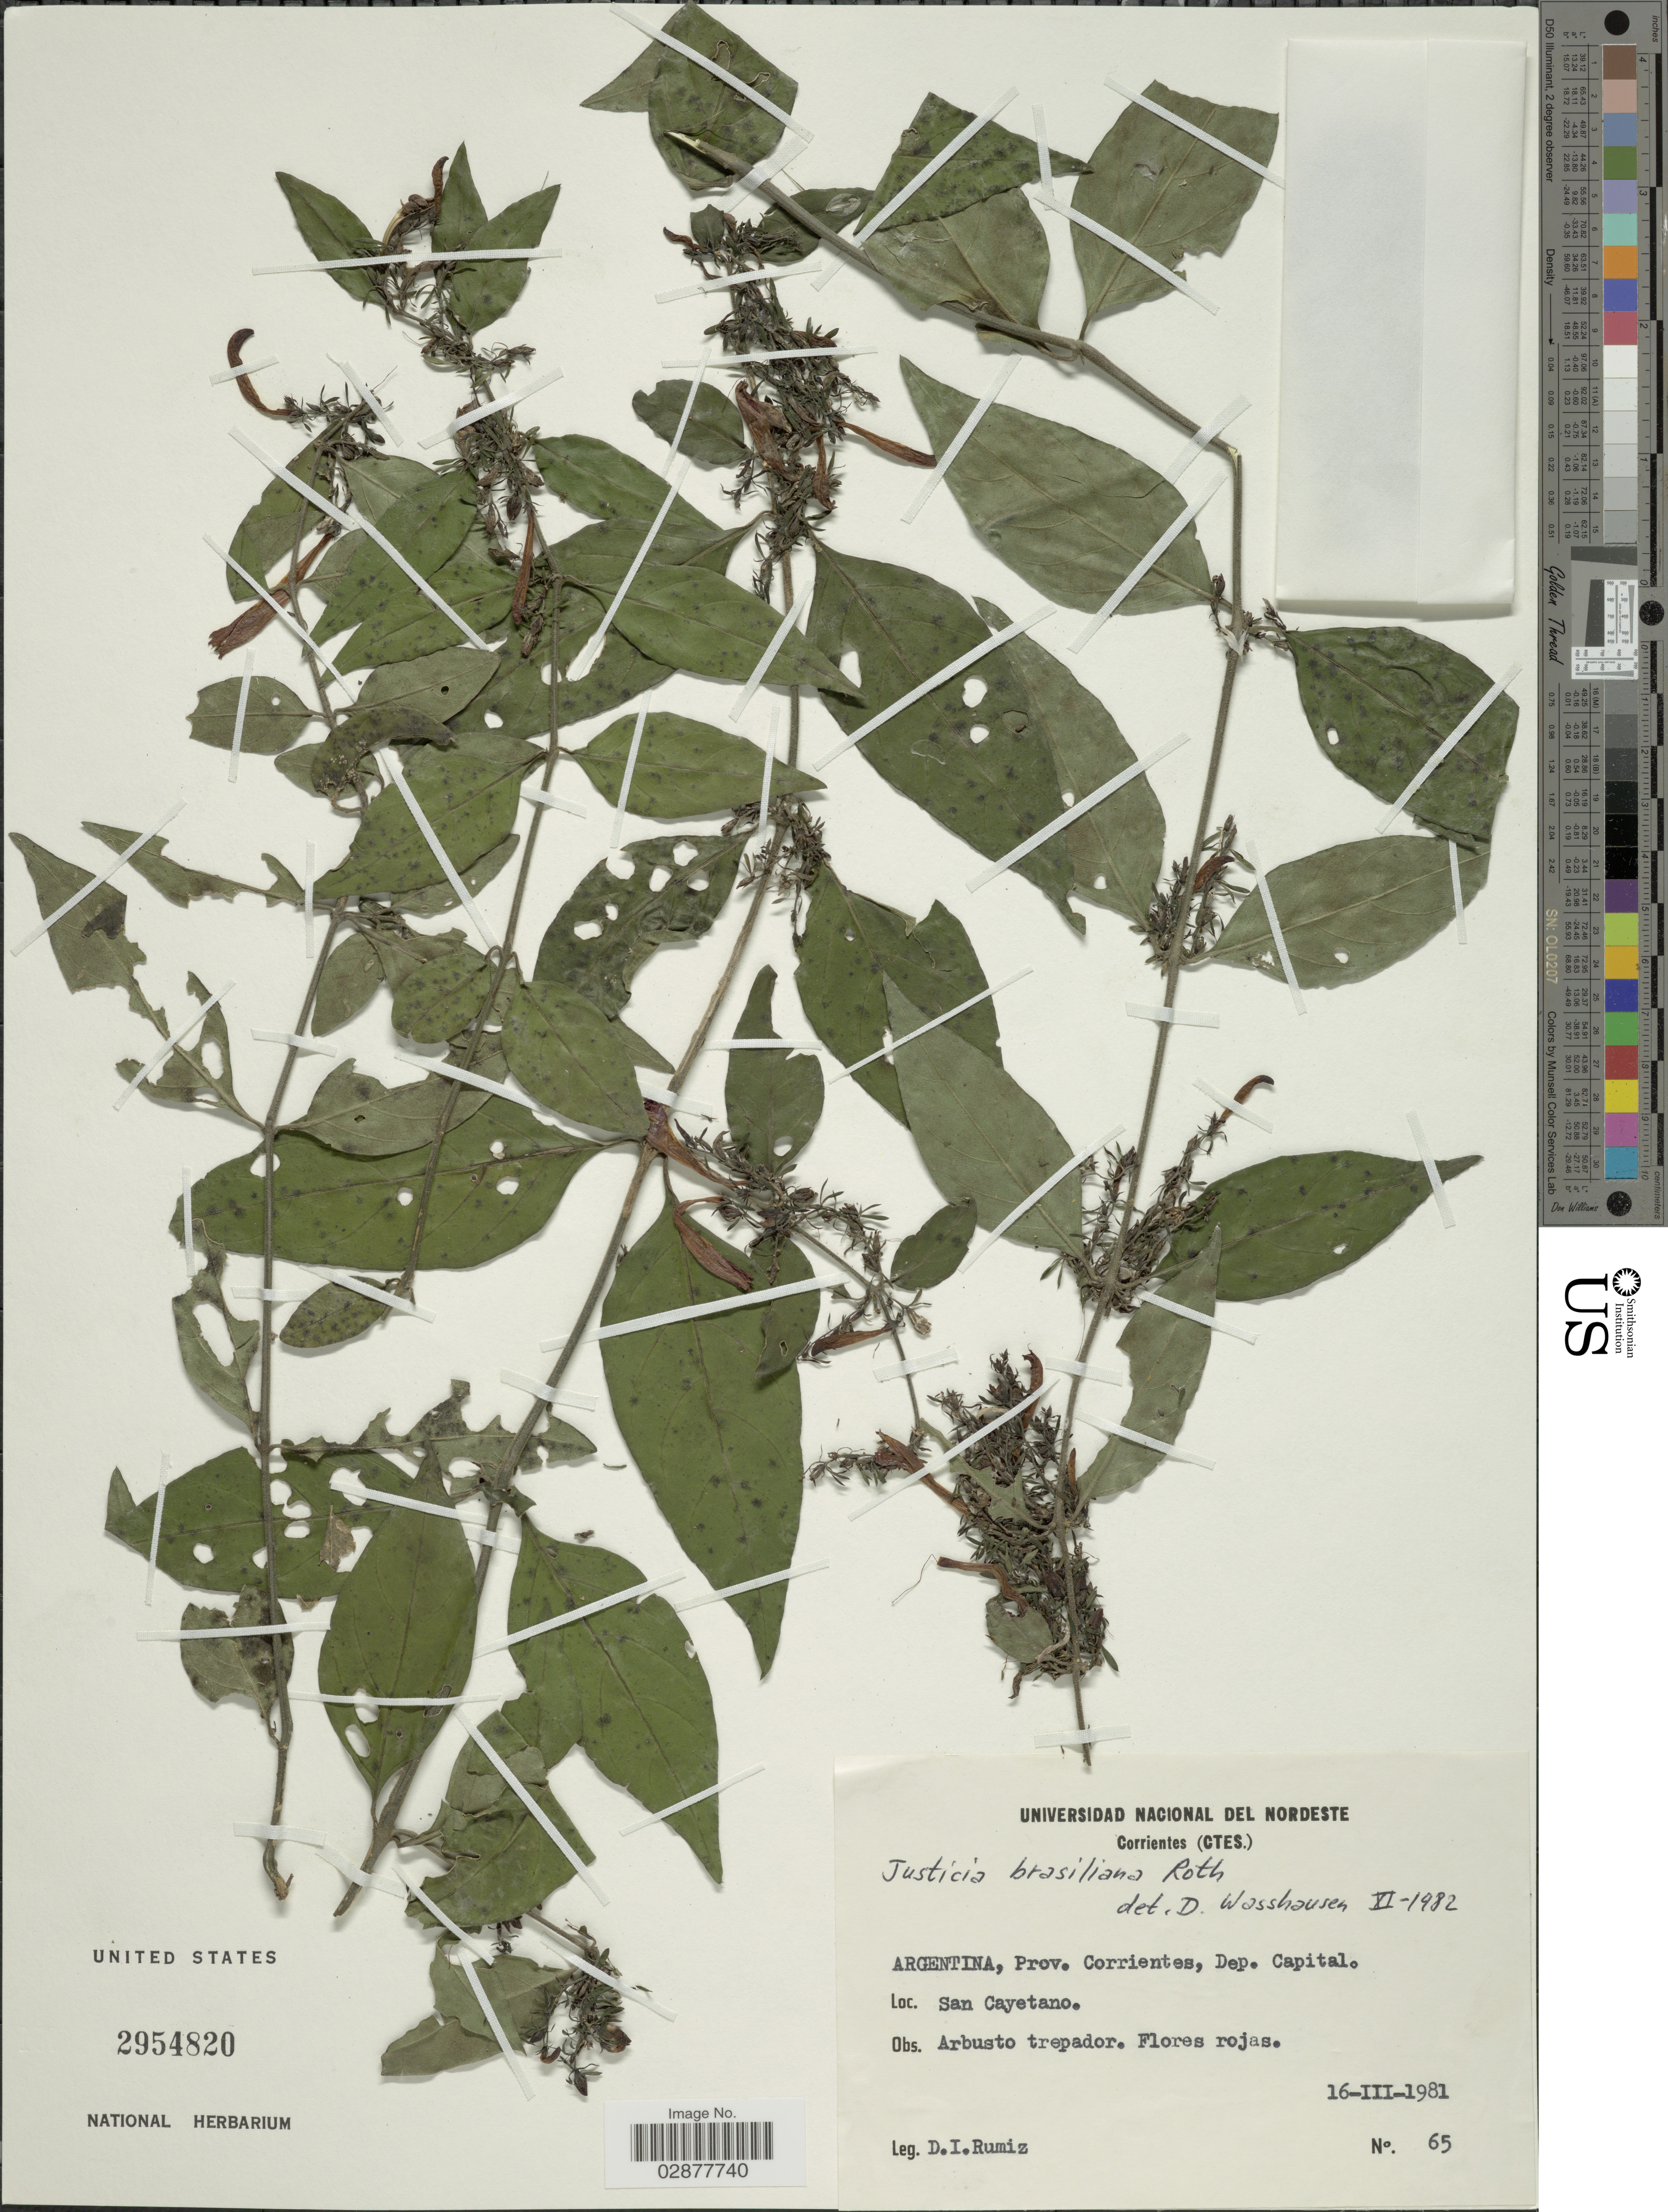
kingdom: Plantae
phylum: Tracheophyta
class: Magnoliopsida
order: Lamiales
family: Acanthaceae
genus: Justicia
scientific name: Justicia brasiliana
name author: Roth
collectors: D. Rumiz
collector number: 65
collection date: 1981-03-16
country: Argentina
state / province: Corrientes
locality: Prov. Corrientes, Dep. Capital. San Cayetano.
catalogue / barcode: US 2954820